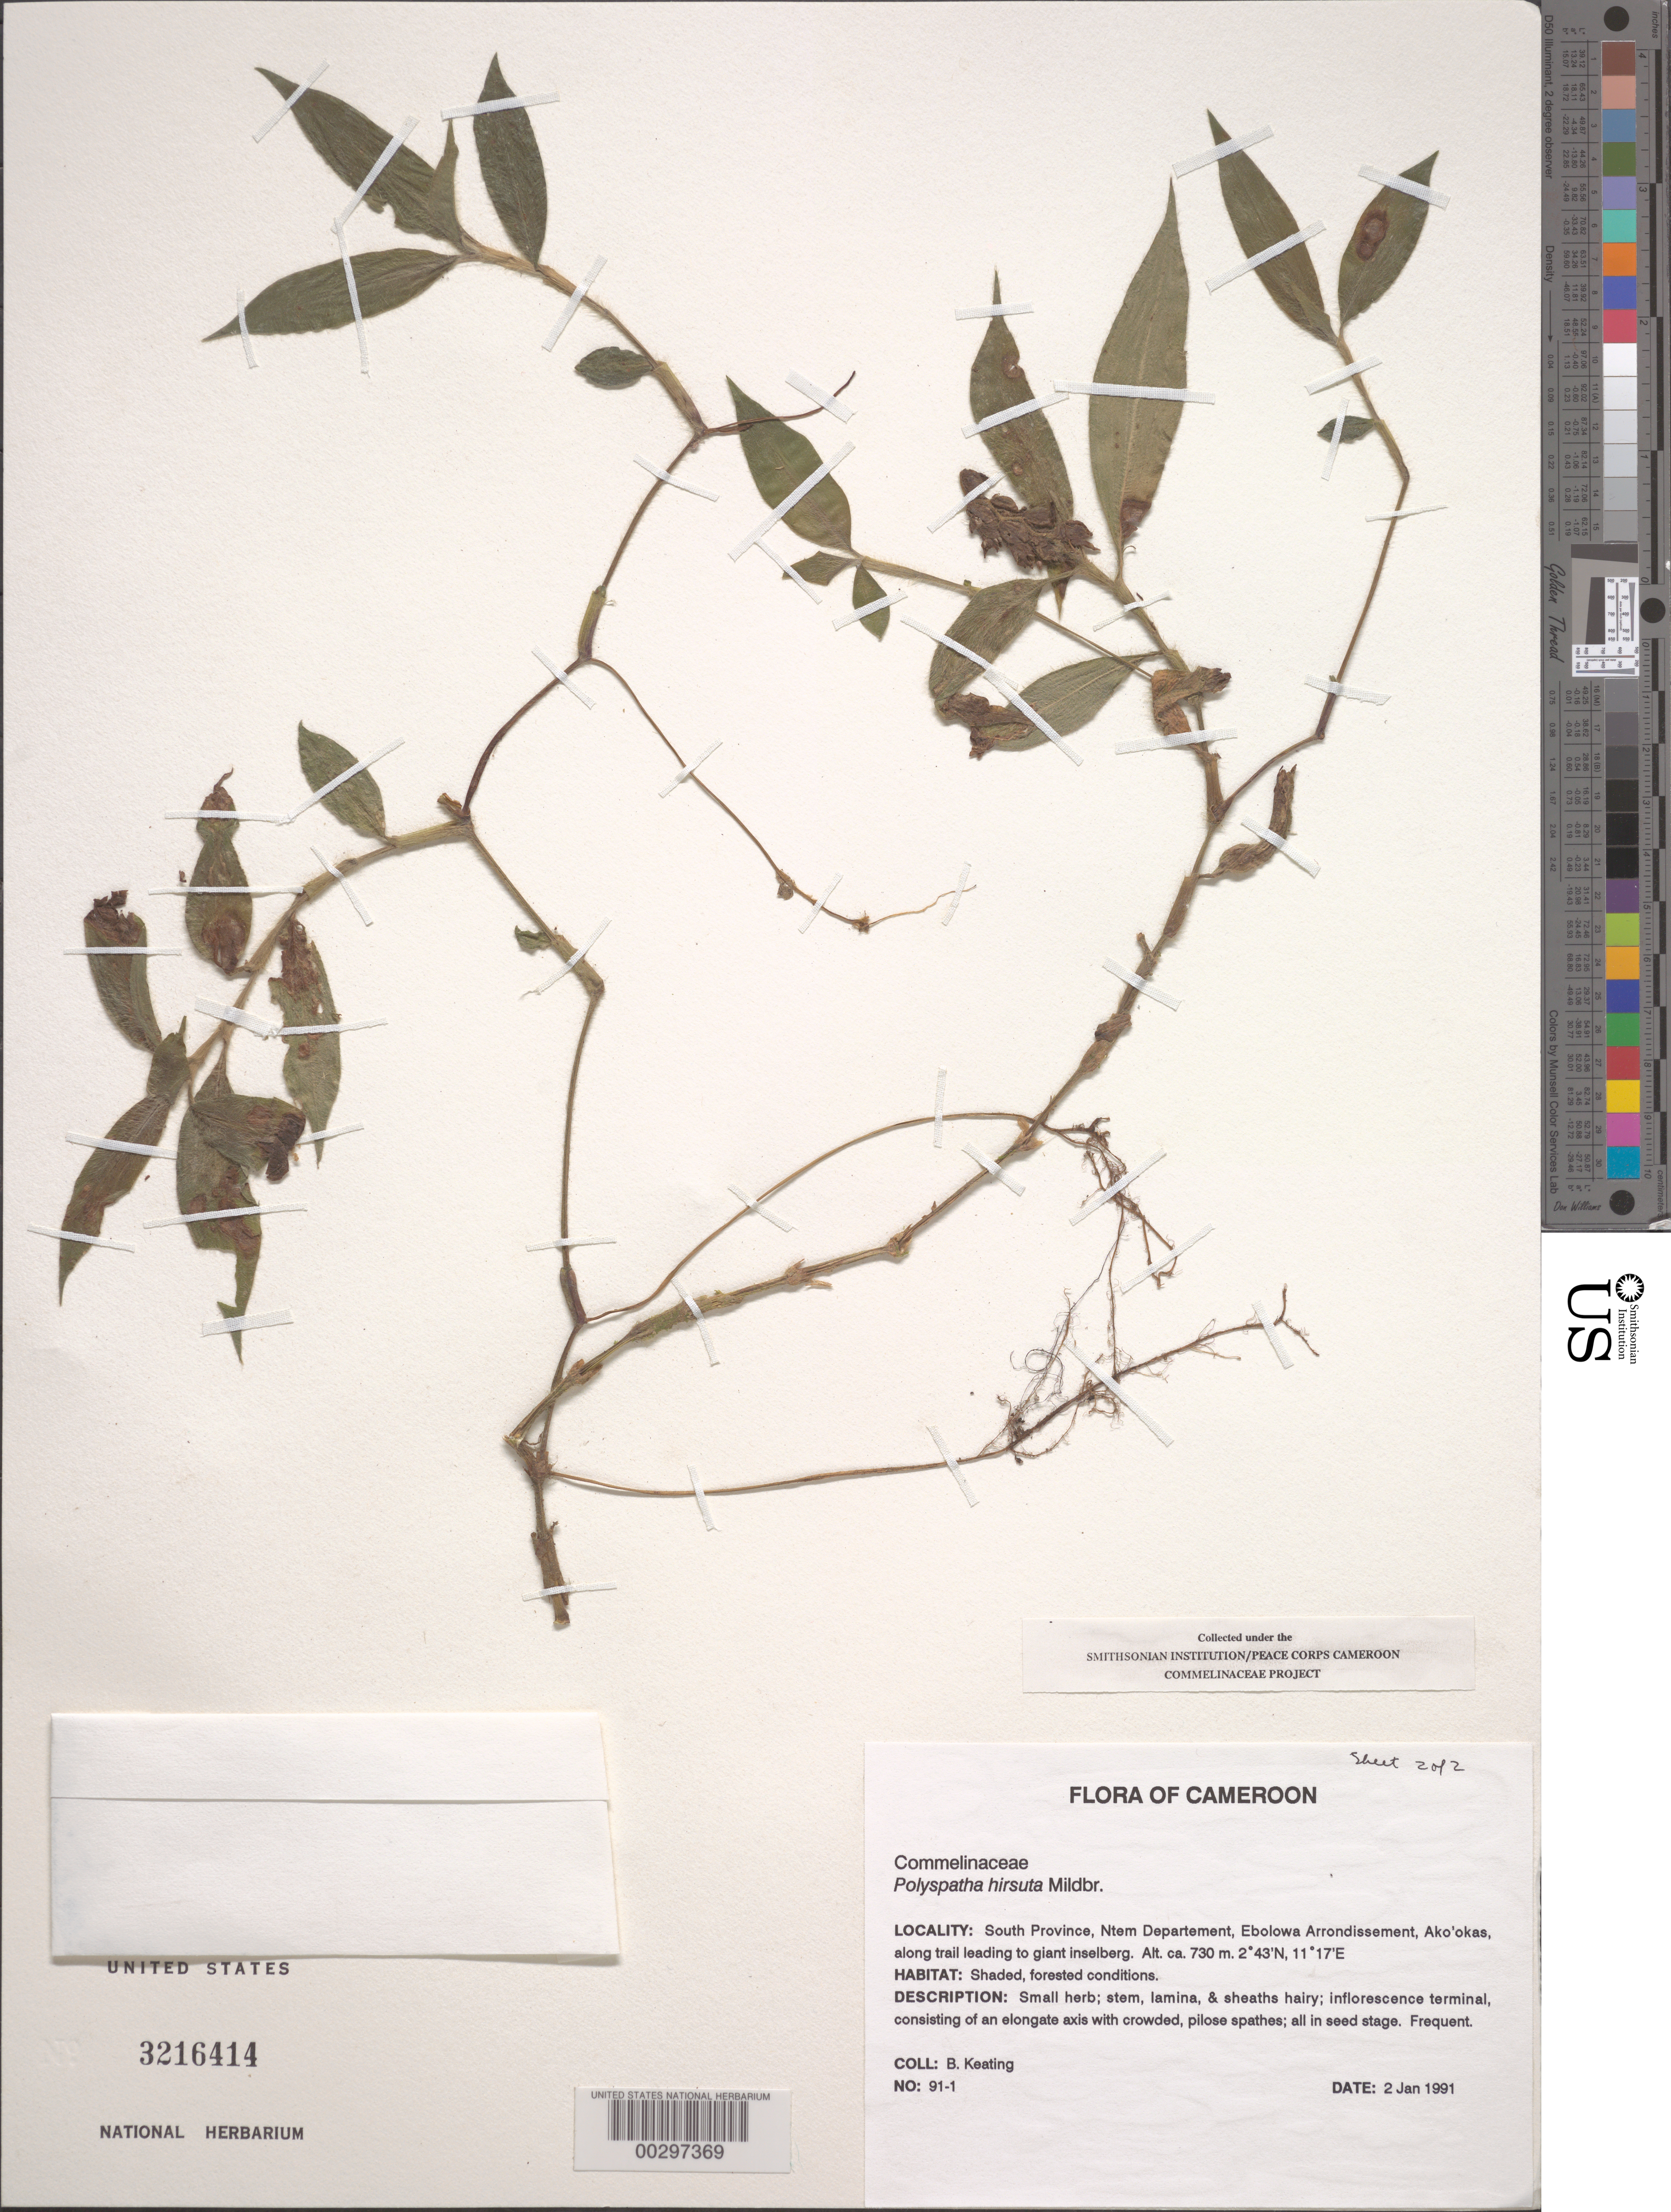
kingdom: Plantae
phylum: Tracheophyta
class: Liliopsida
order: Commelinales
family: Commelinaceae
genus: Polyspatha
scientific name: Polyspatha hirsuta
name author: Mildbr.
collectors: B. Keating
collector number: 91-1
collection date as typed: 02 Jan 1991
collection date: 1991-01-02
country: Cameroon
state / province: Sud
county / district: Ntem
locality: Ntem, ebolowa arrondissement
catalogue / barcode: US 3216414